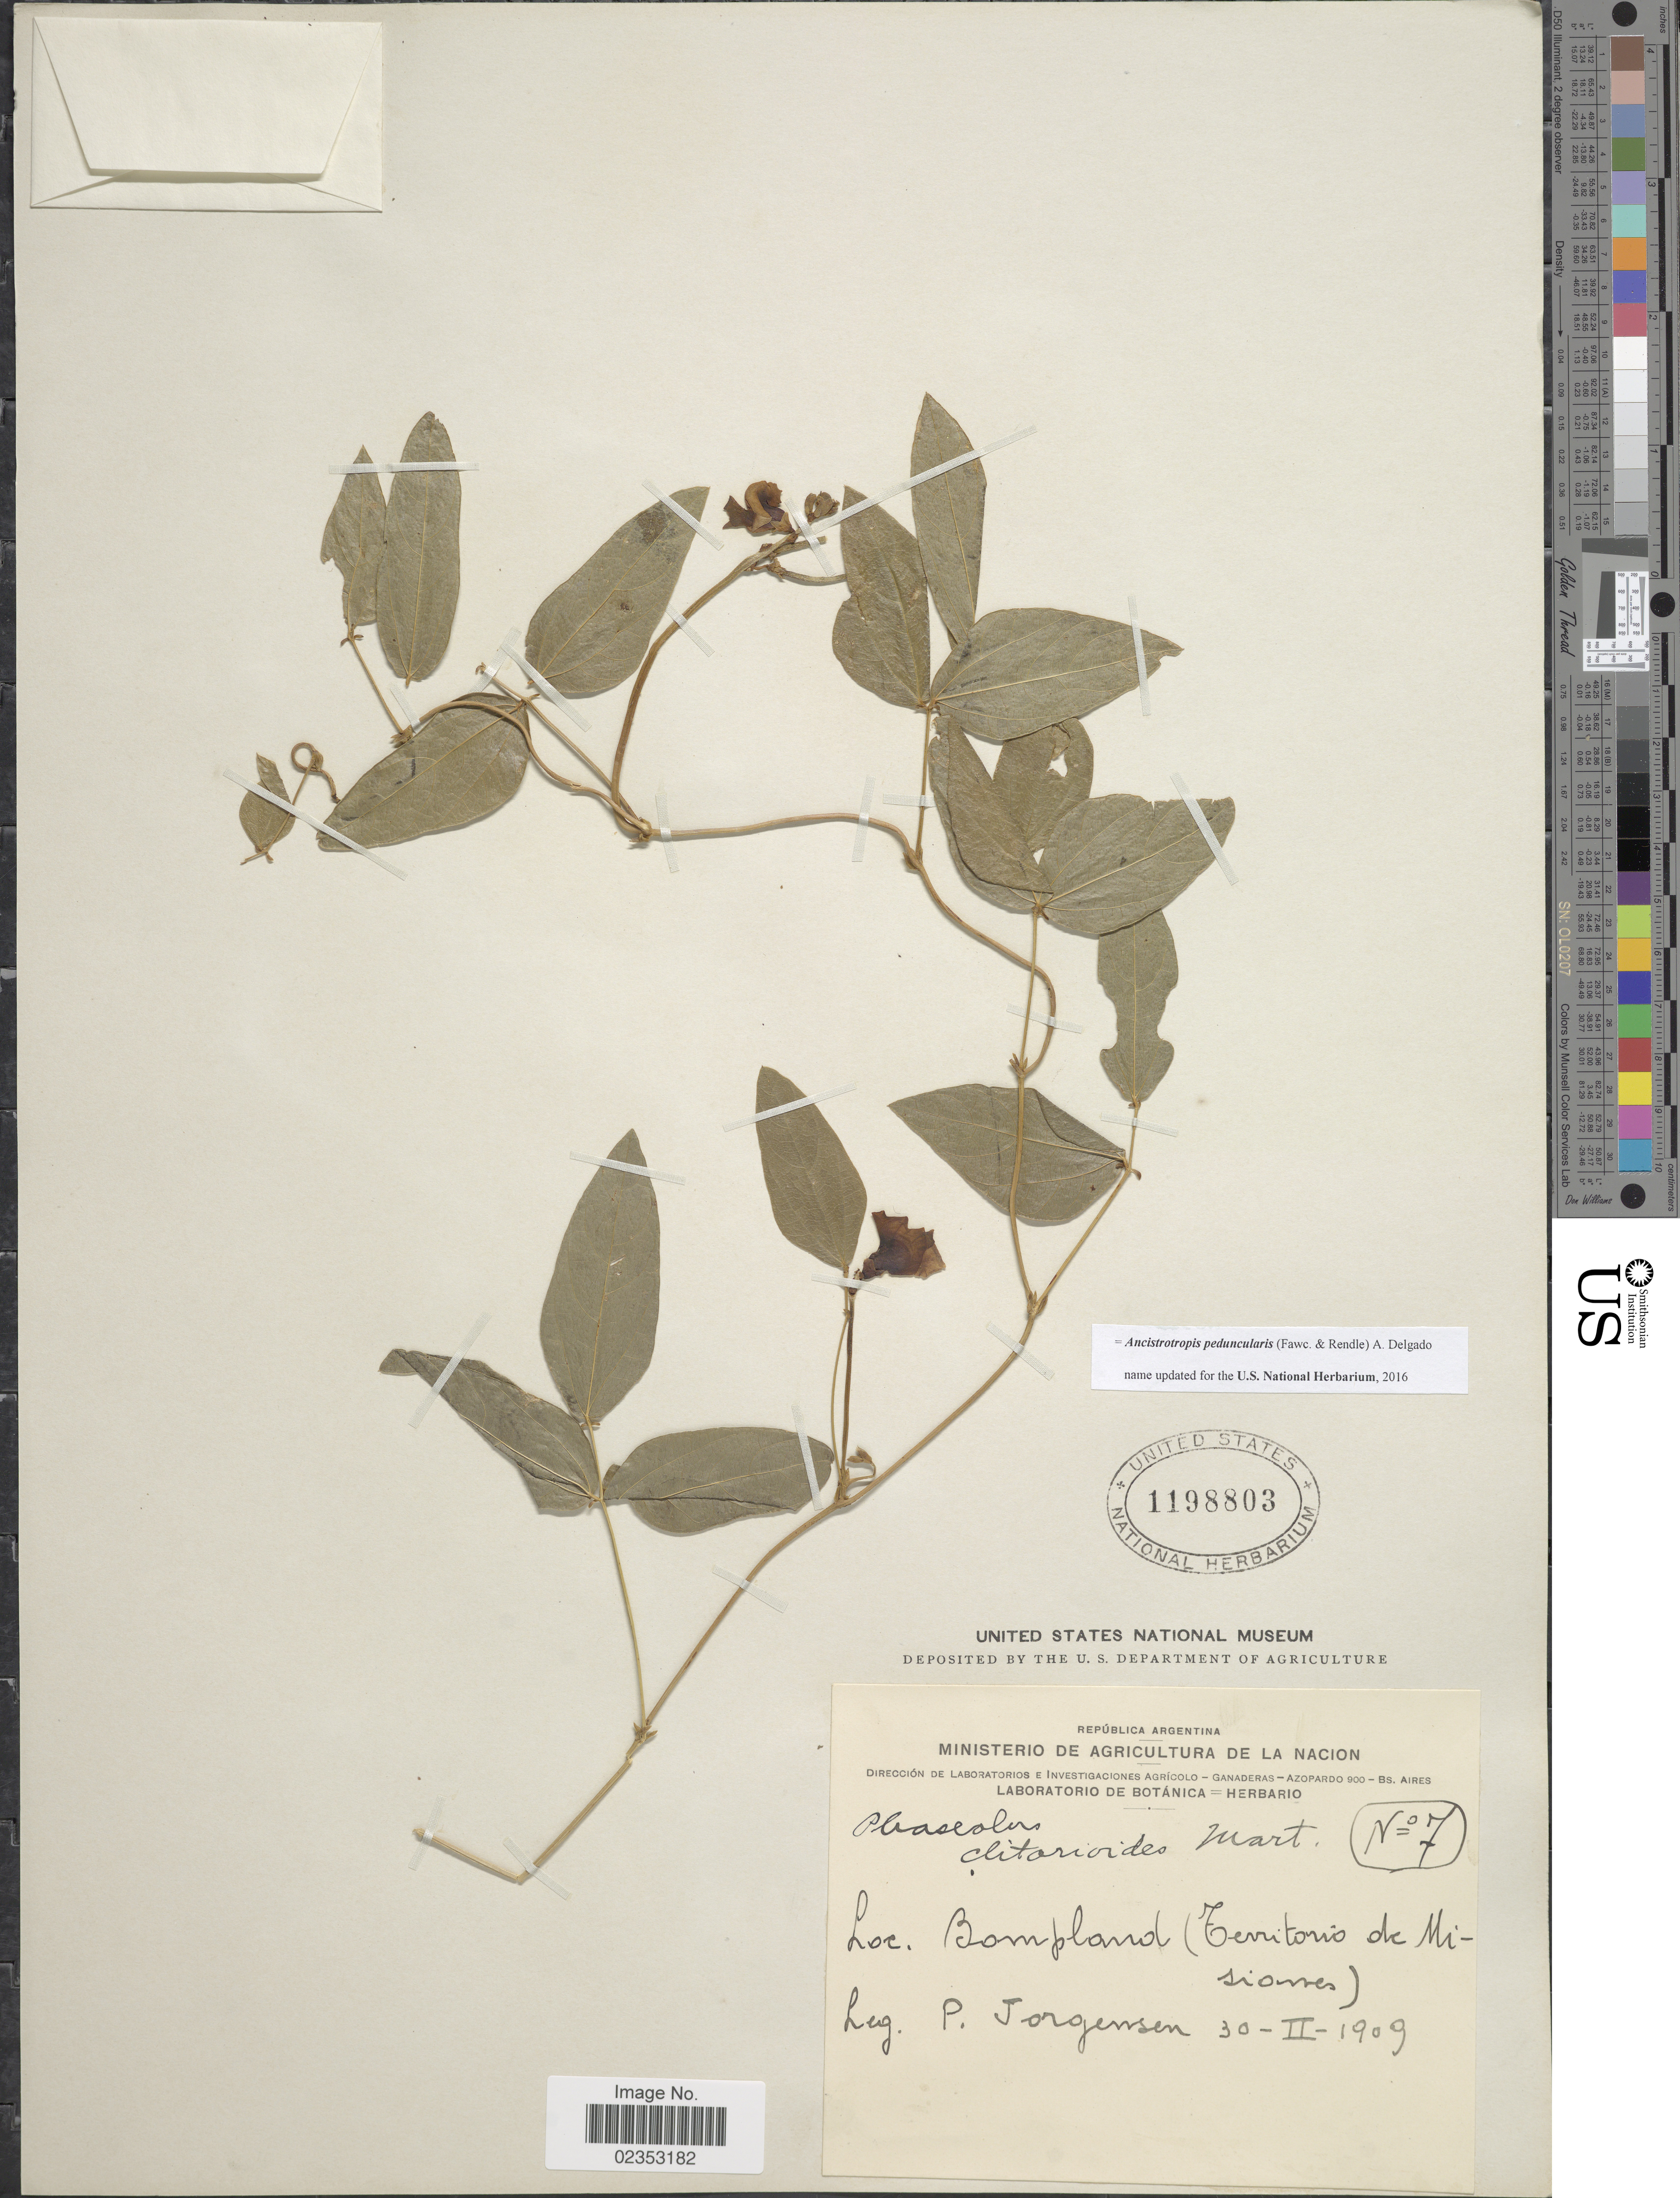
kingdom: Plantae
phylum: Tracheophyta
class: Magnoliopsida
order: Fabales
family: Fabaceae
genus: Ancistrotropis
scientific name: Ancistrotropis peduncularis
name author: (Fawc. & Rendle) A. Delgado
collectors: P. Jörgensen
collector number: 7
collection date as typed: Transcribed d/m/y: 30/2/1909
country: Argentina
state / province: Misiones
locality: Bompland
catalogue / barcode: US 1198803